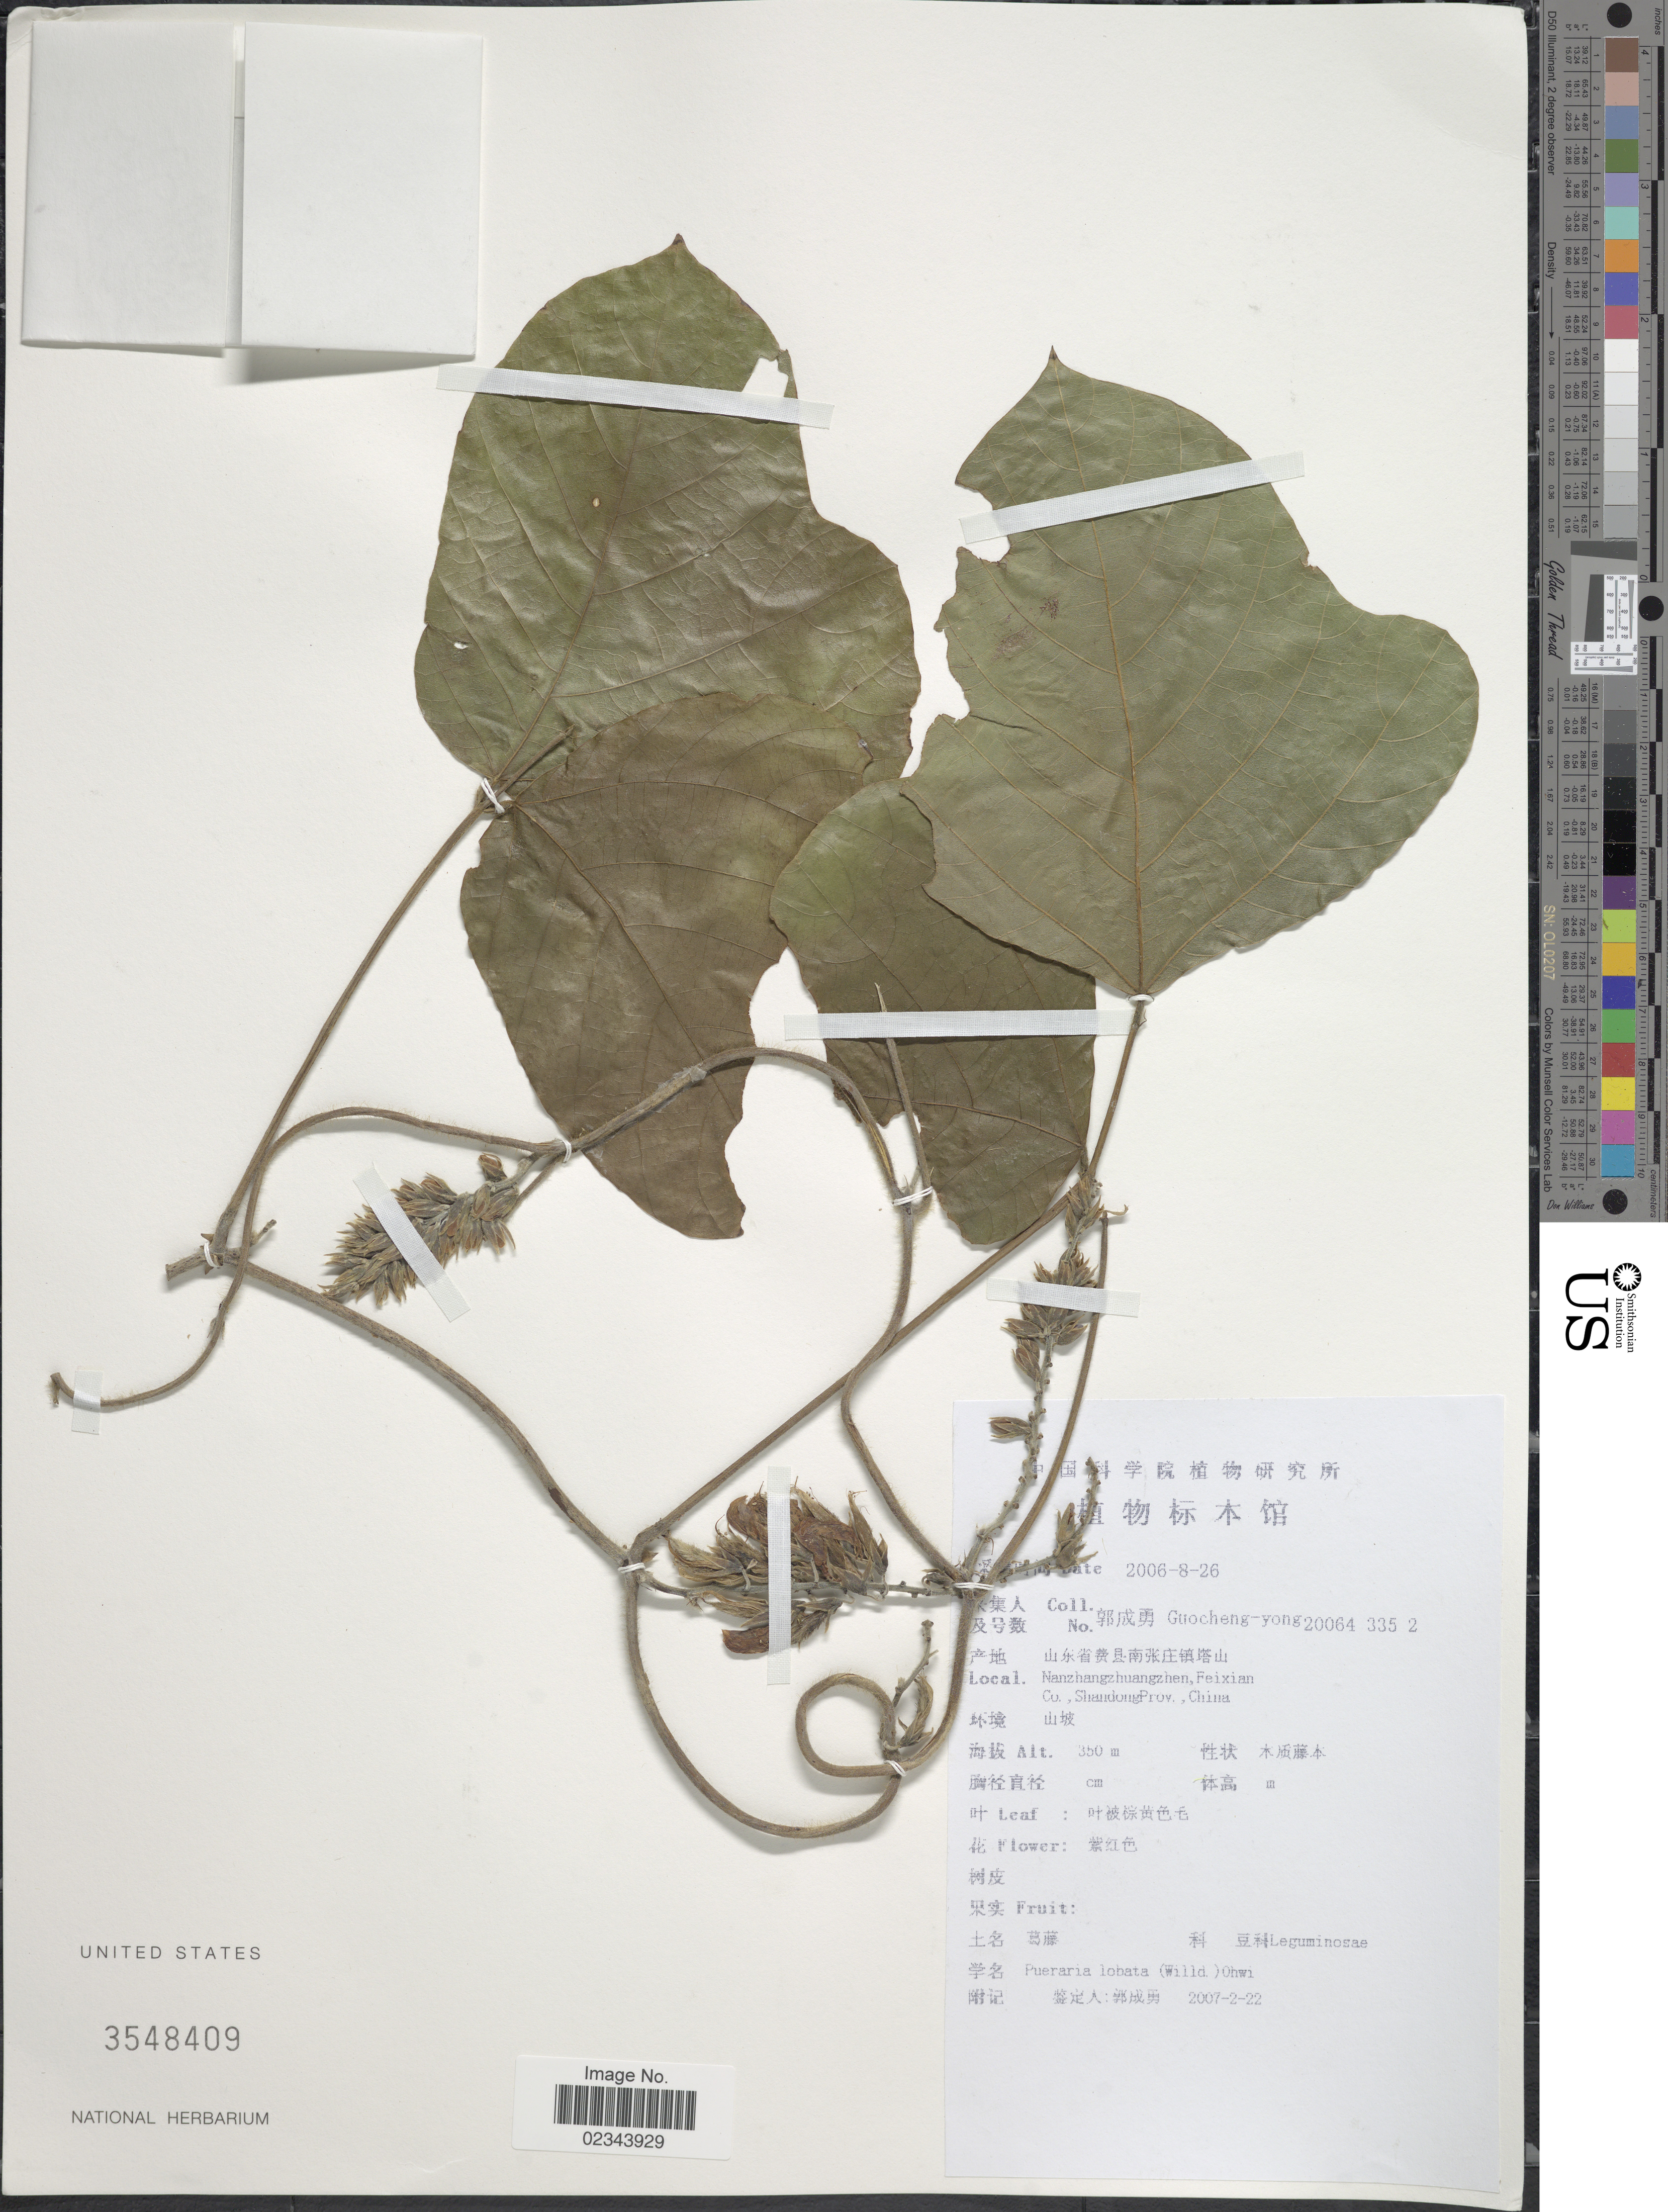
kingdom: Plantae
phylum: Tracheophyta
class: Magnoliopsida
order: Fabales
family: Fabaceae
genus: Pueraria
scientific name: Pueraria lobata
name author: (Willd.) Ohwi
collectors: Guo Chengyong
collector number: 200643352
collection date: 2006-08-26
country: China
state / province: Shandong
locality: Nanzhangzhuangzhen, Feixian Co. ShandongProv.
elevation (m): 350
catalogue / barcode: US 3548409